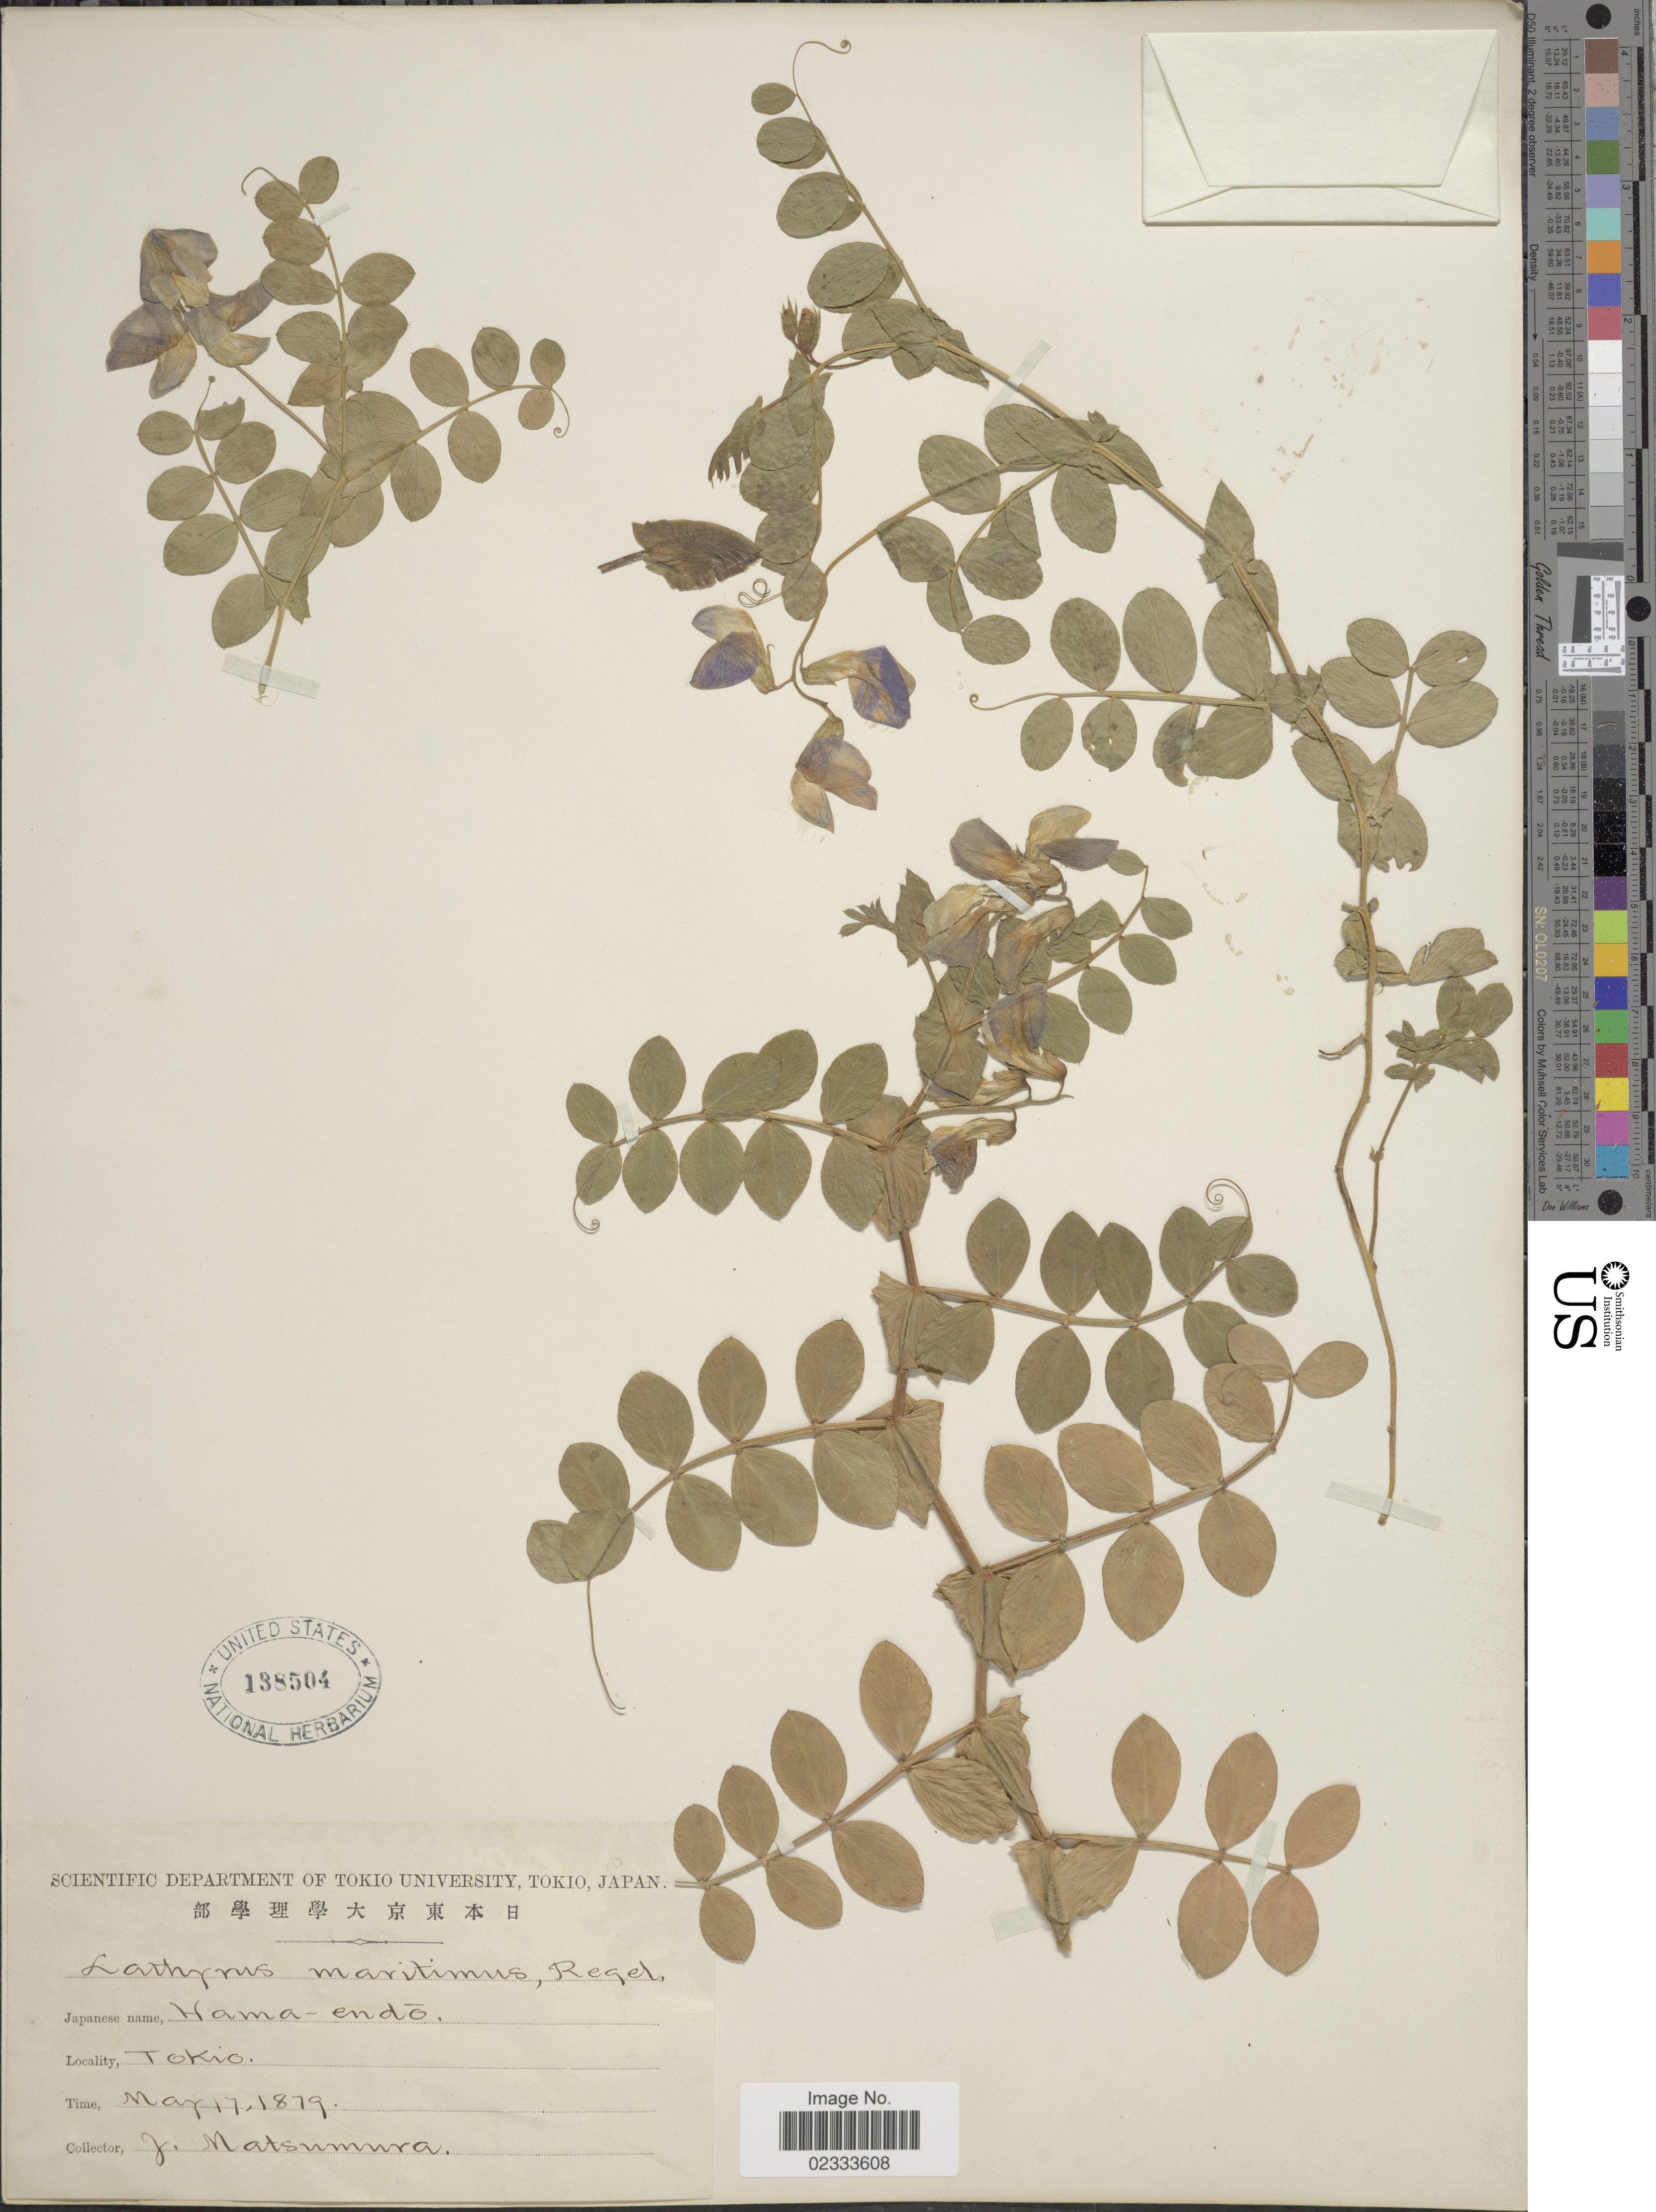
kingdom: Plantae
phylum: Tracheophyta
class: Magnoliopsida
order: Fabales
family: Fabaceae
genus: Lathyrus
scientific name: Lathyrus maritimus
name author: Torr.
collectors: J. Matsumura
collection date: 1879-05-17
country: Japan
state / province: Tokyo, Federal City of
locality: Tokio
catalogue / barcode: US 138504